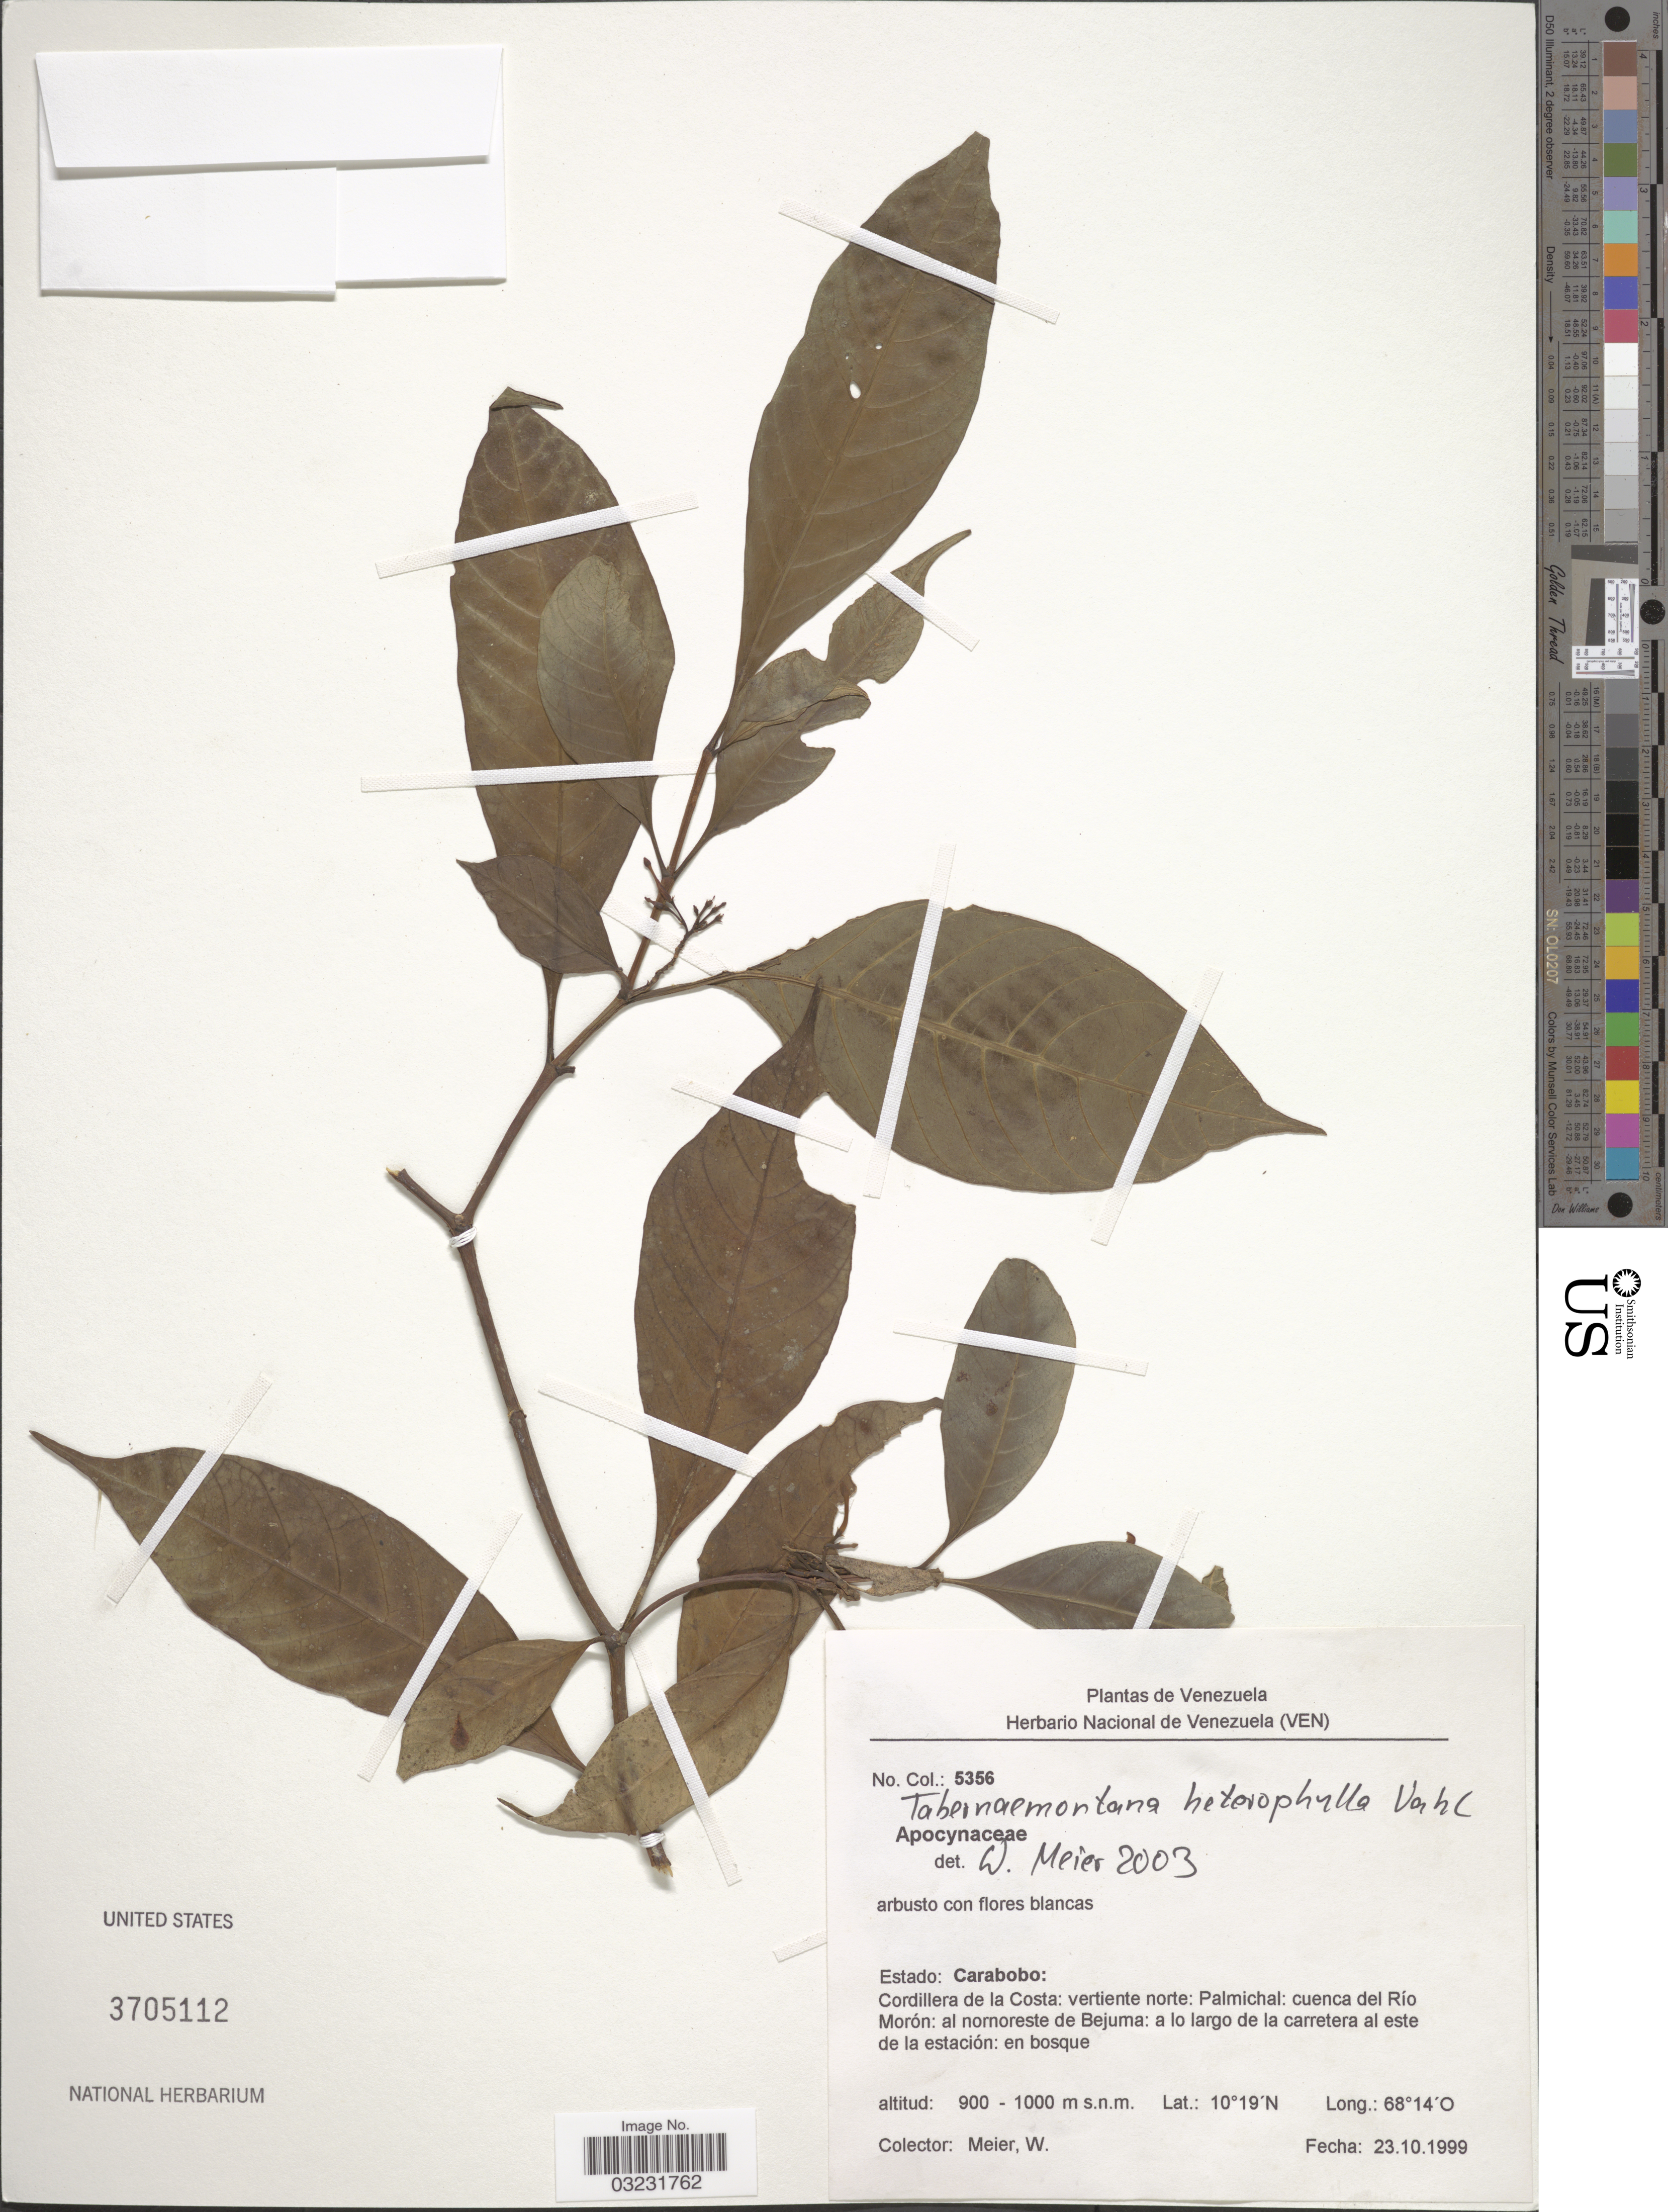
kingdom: Plantae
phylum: Tracheophyta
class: Magnoliopsida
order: Gentianales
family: Apocynaceae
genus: Tabernaemontana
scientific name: Tabernaemontana heterophylla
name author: Vahl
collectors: W. Meier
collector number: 5356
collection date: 1999-10-23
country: Venezuela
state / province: Carabobo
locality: Cordillera de la Costa: vertiente norte: Palmichal: cuenca del Río Morón: al nornoreste de Bejuma: a lo largo de la carretera al este de la estación.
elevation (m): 900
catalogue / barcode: US 3705112